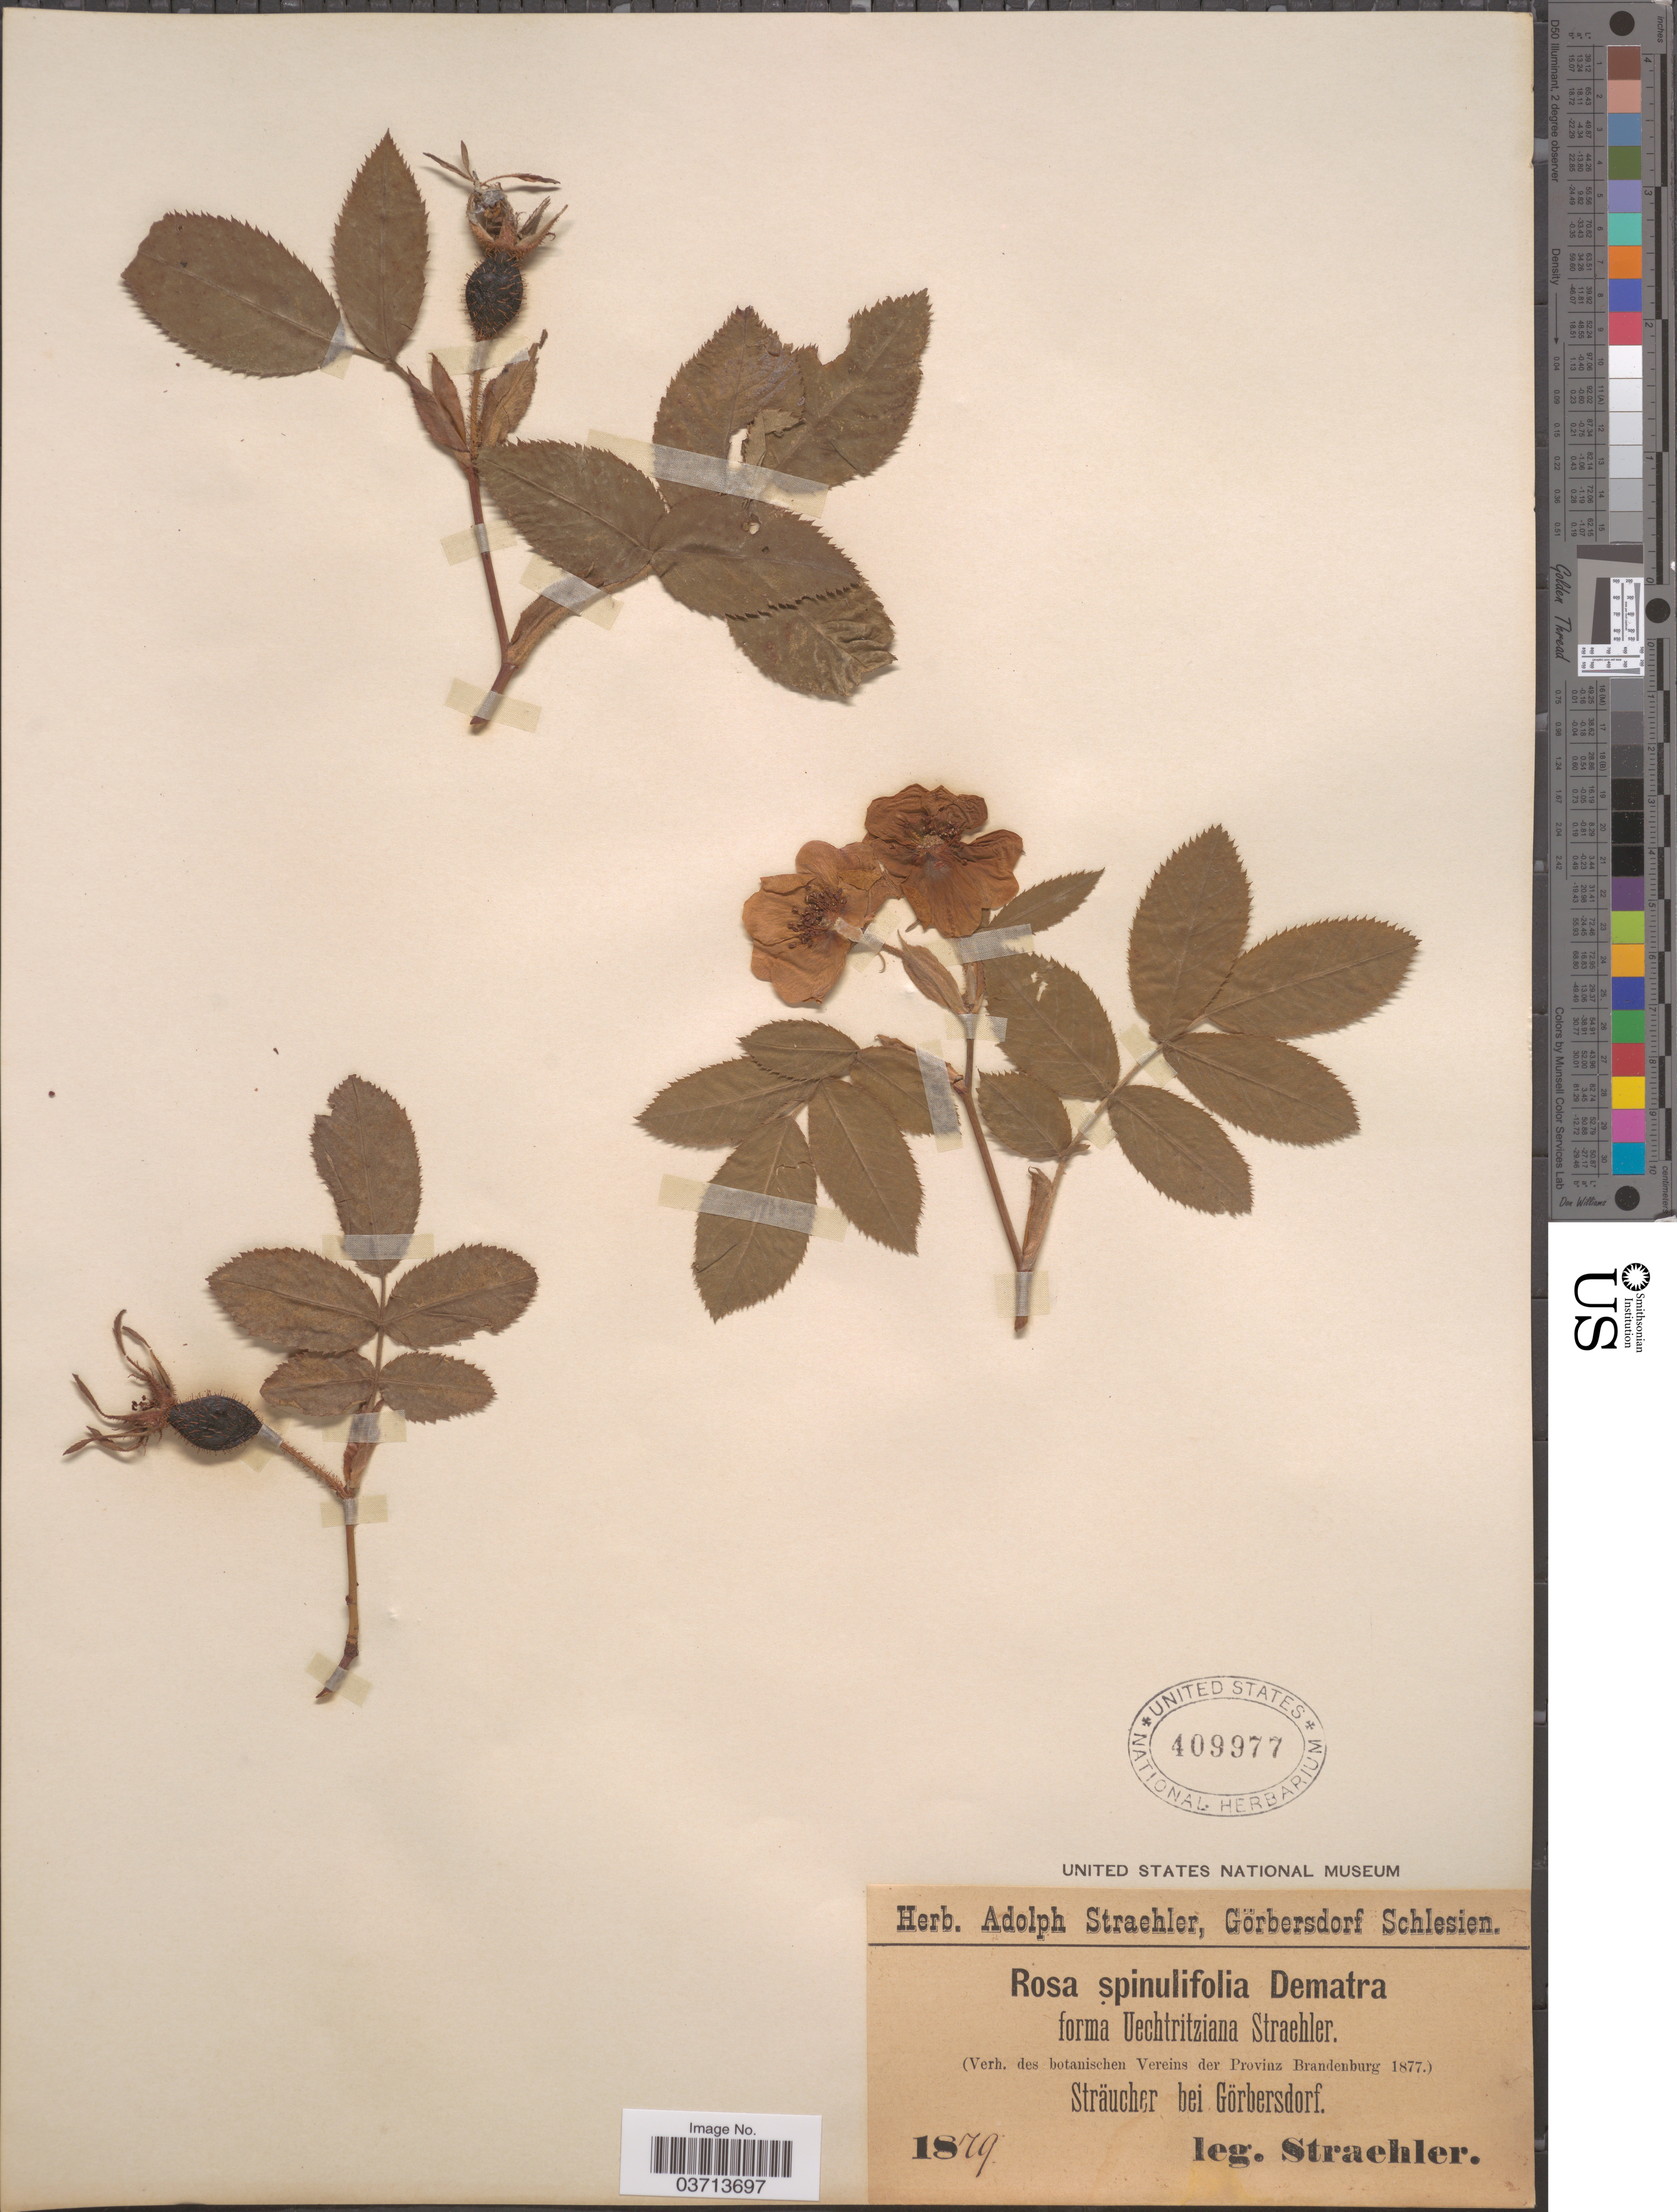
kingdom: Plantae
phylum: Tracheophyta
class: Magnoliopsida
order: Rosales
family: Rosaceae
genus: Rosa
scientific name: Rosa spinulifolia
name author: Dematra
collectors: A. Straehler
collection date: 1879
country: Poland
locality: Sträucher bei Görbersdorf.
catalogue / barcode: US 409977